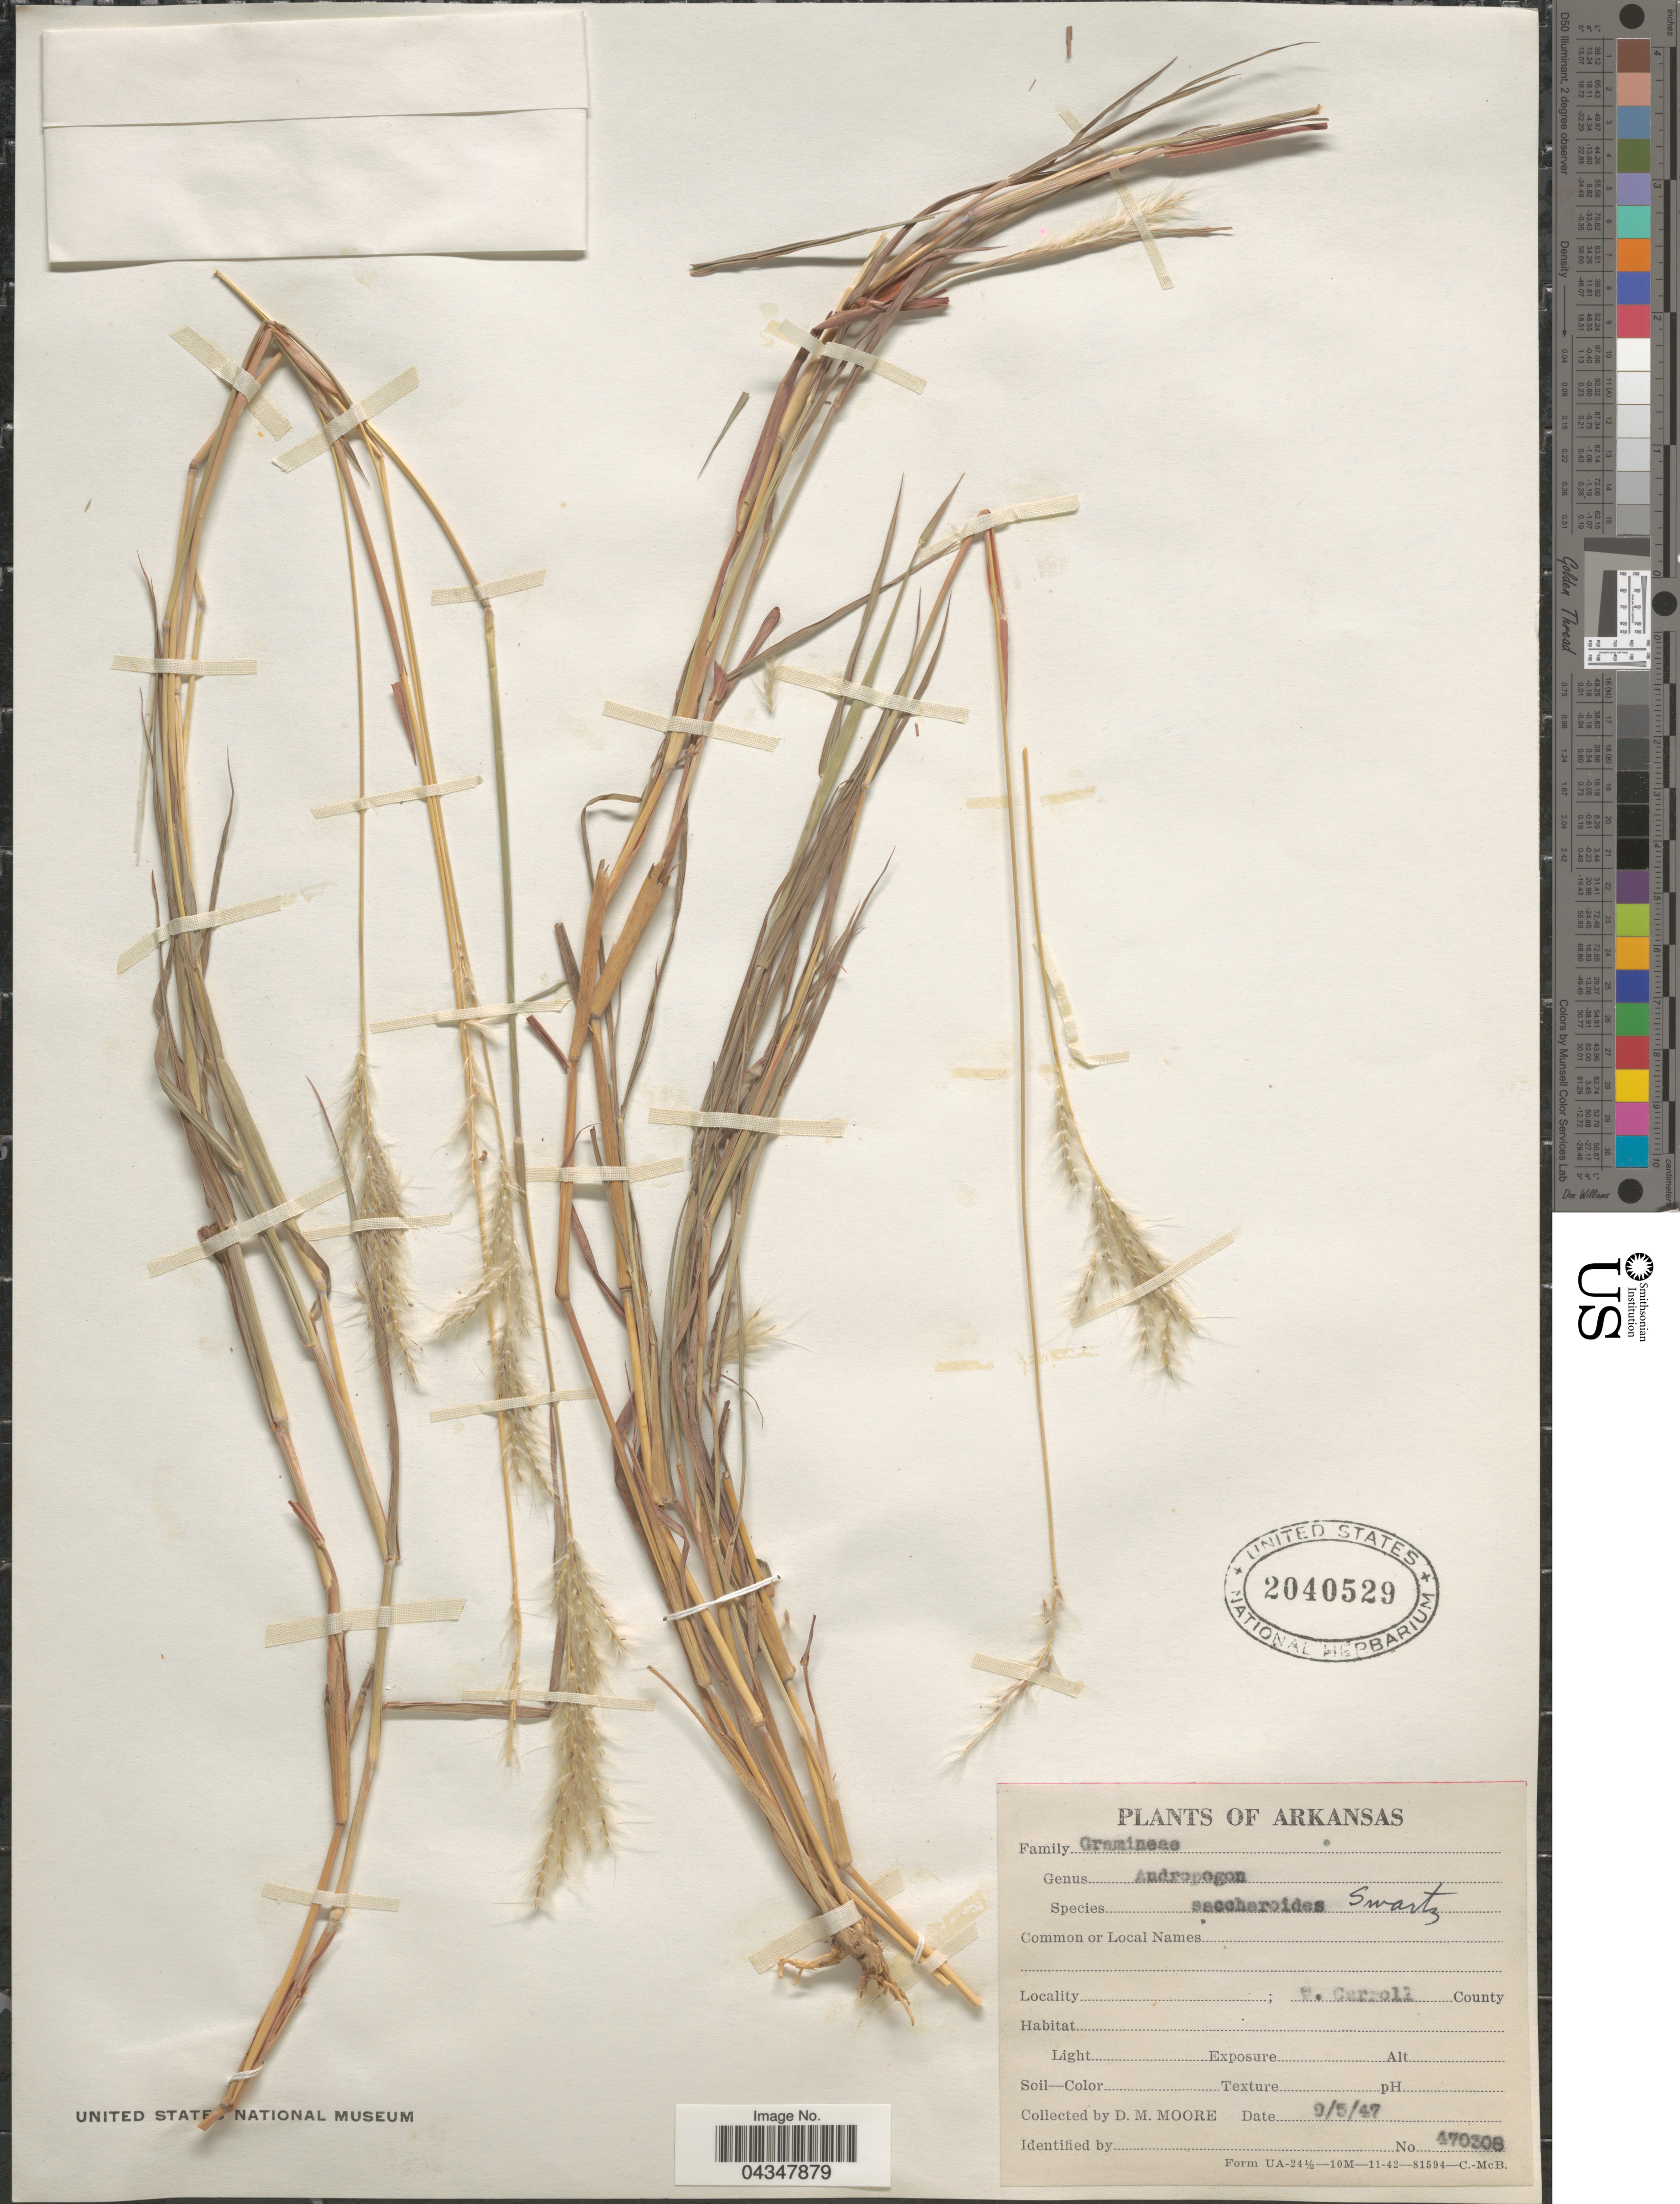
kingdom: Plantae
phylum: Tracheophyta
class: Liliopsida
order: Poales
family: Poaceae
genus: Bothriochloa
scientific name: Bothriochloa saccharoides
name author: (Sw.) Rydb.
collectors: D. Moore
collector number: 470308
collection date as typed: Transcribed d/m/y: 9/5/47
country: United States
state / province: Arkansas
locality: Carroll County.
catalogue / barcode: US 2040529